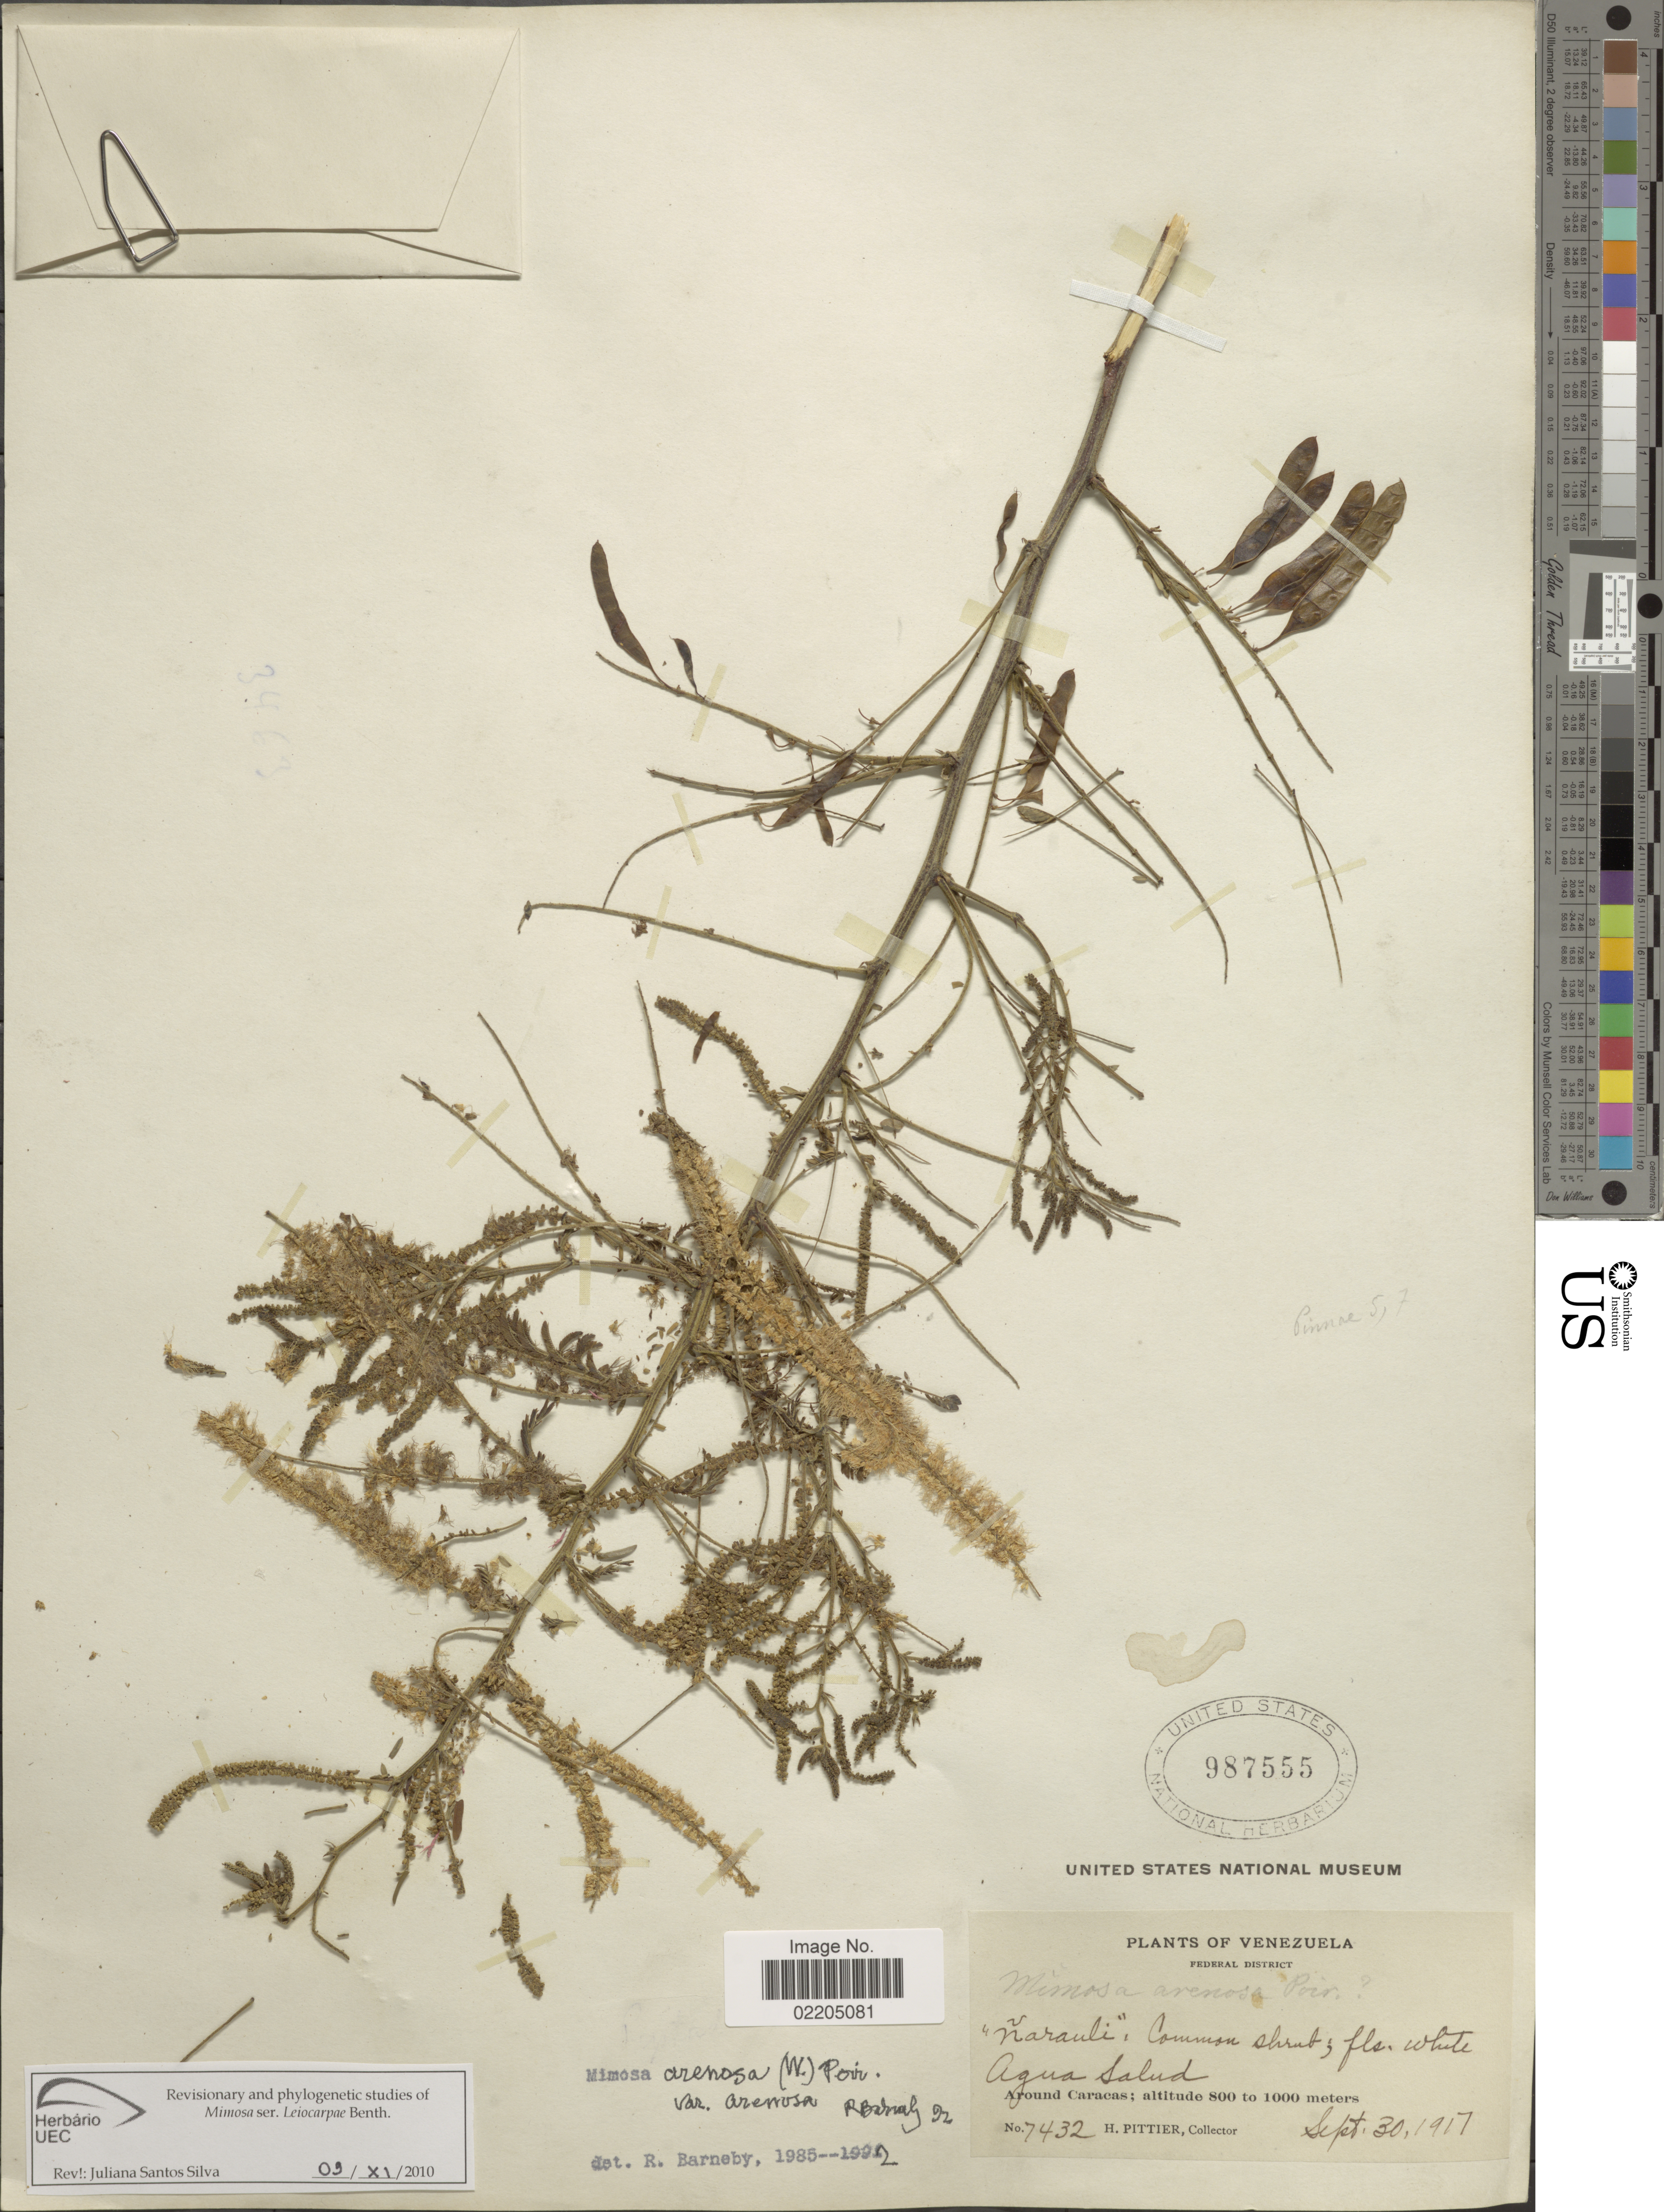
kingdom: Plantae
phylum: Tracheophyta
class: Magnoliopsida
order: Fabales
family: Fabaceae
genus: Mimosa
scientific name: Mimosa arenosa var. arenosa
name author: (Willd.) Poir.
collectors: H. F. Pittier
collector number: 7432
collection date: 1917-09-30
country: Venezuela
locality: Federal District, Around Caracas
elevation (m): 800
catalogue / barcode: US 987555